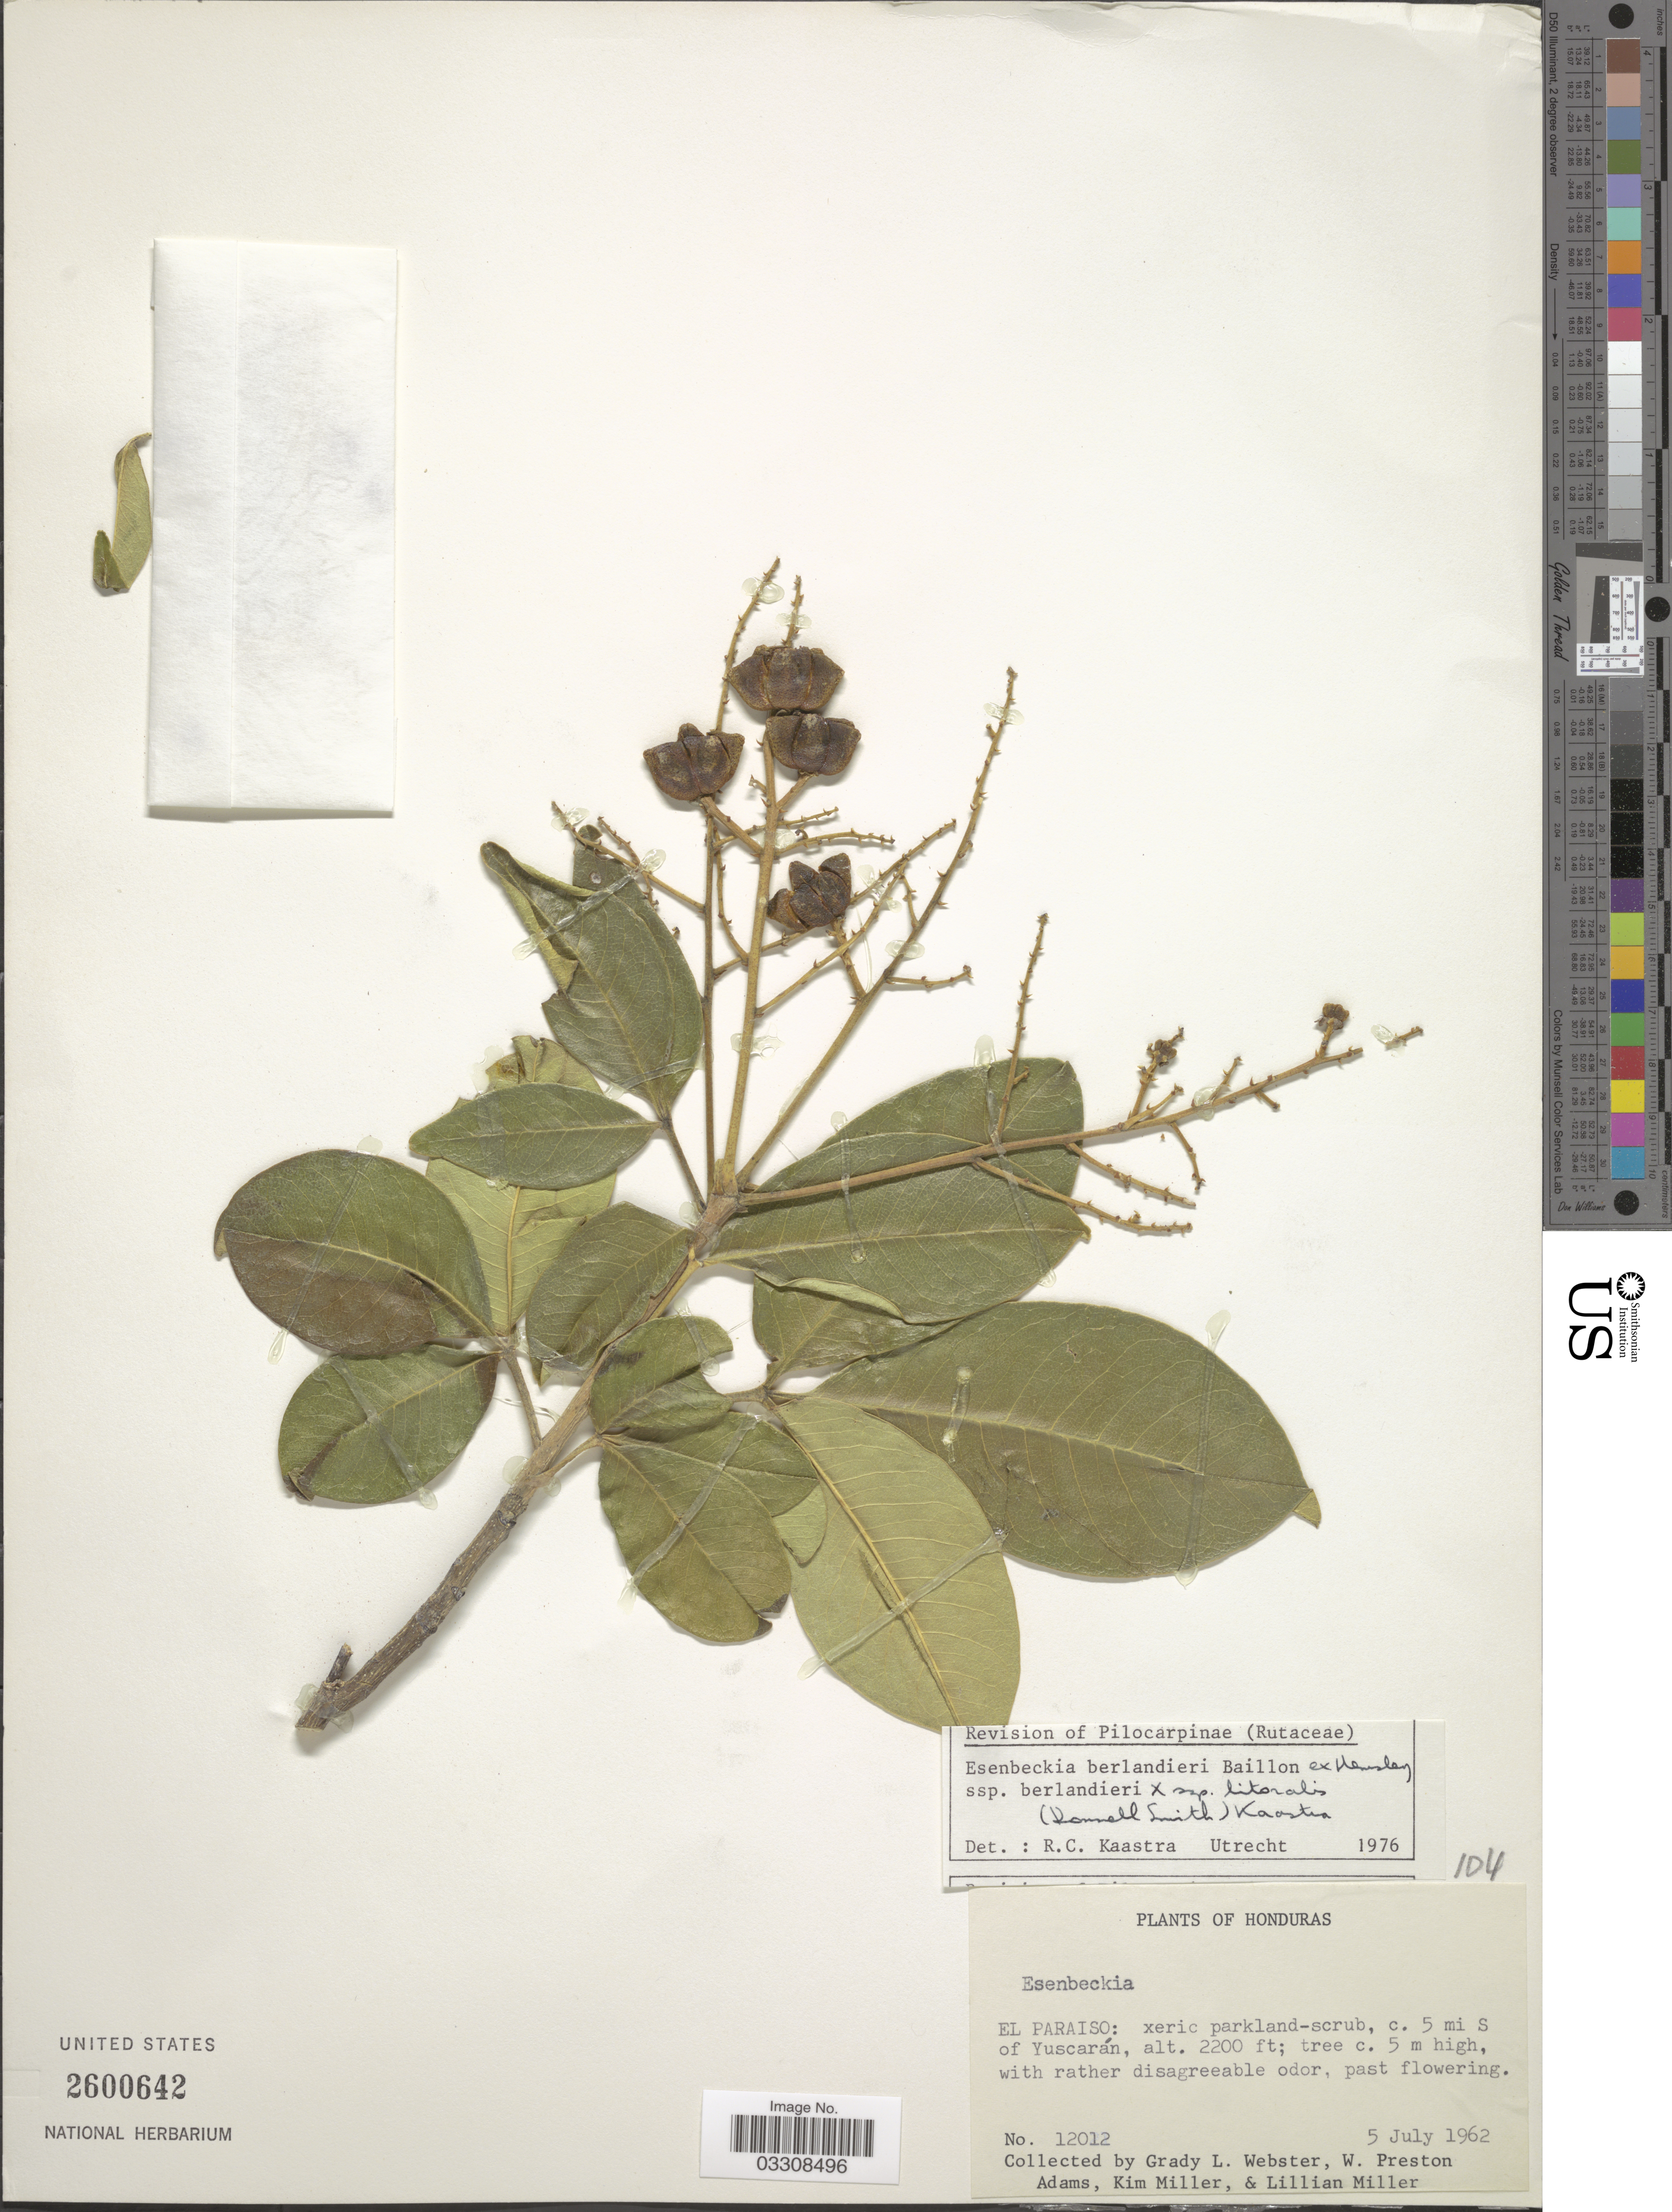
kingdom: Plantae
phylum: Tracheophyta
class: Magnoliopsida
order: Sapindales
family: Rutaceae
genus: Esenbeckia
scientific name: Esenbeckia berlandieri subsp. berlandieri x E. berlandieri subsp. litoralis (Donn. Sm.) Kaastra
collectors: G. L. Webster, W. P. Adams, K. Miller & L. Miller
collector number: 12012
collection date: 1962-07-05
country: Honduras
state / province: El Paraíso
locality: Xeric parkland-scrub, c. 5 mi S of Yuscarán.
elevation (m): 671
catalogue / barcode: US 2600642